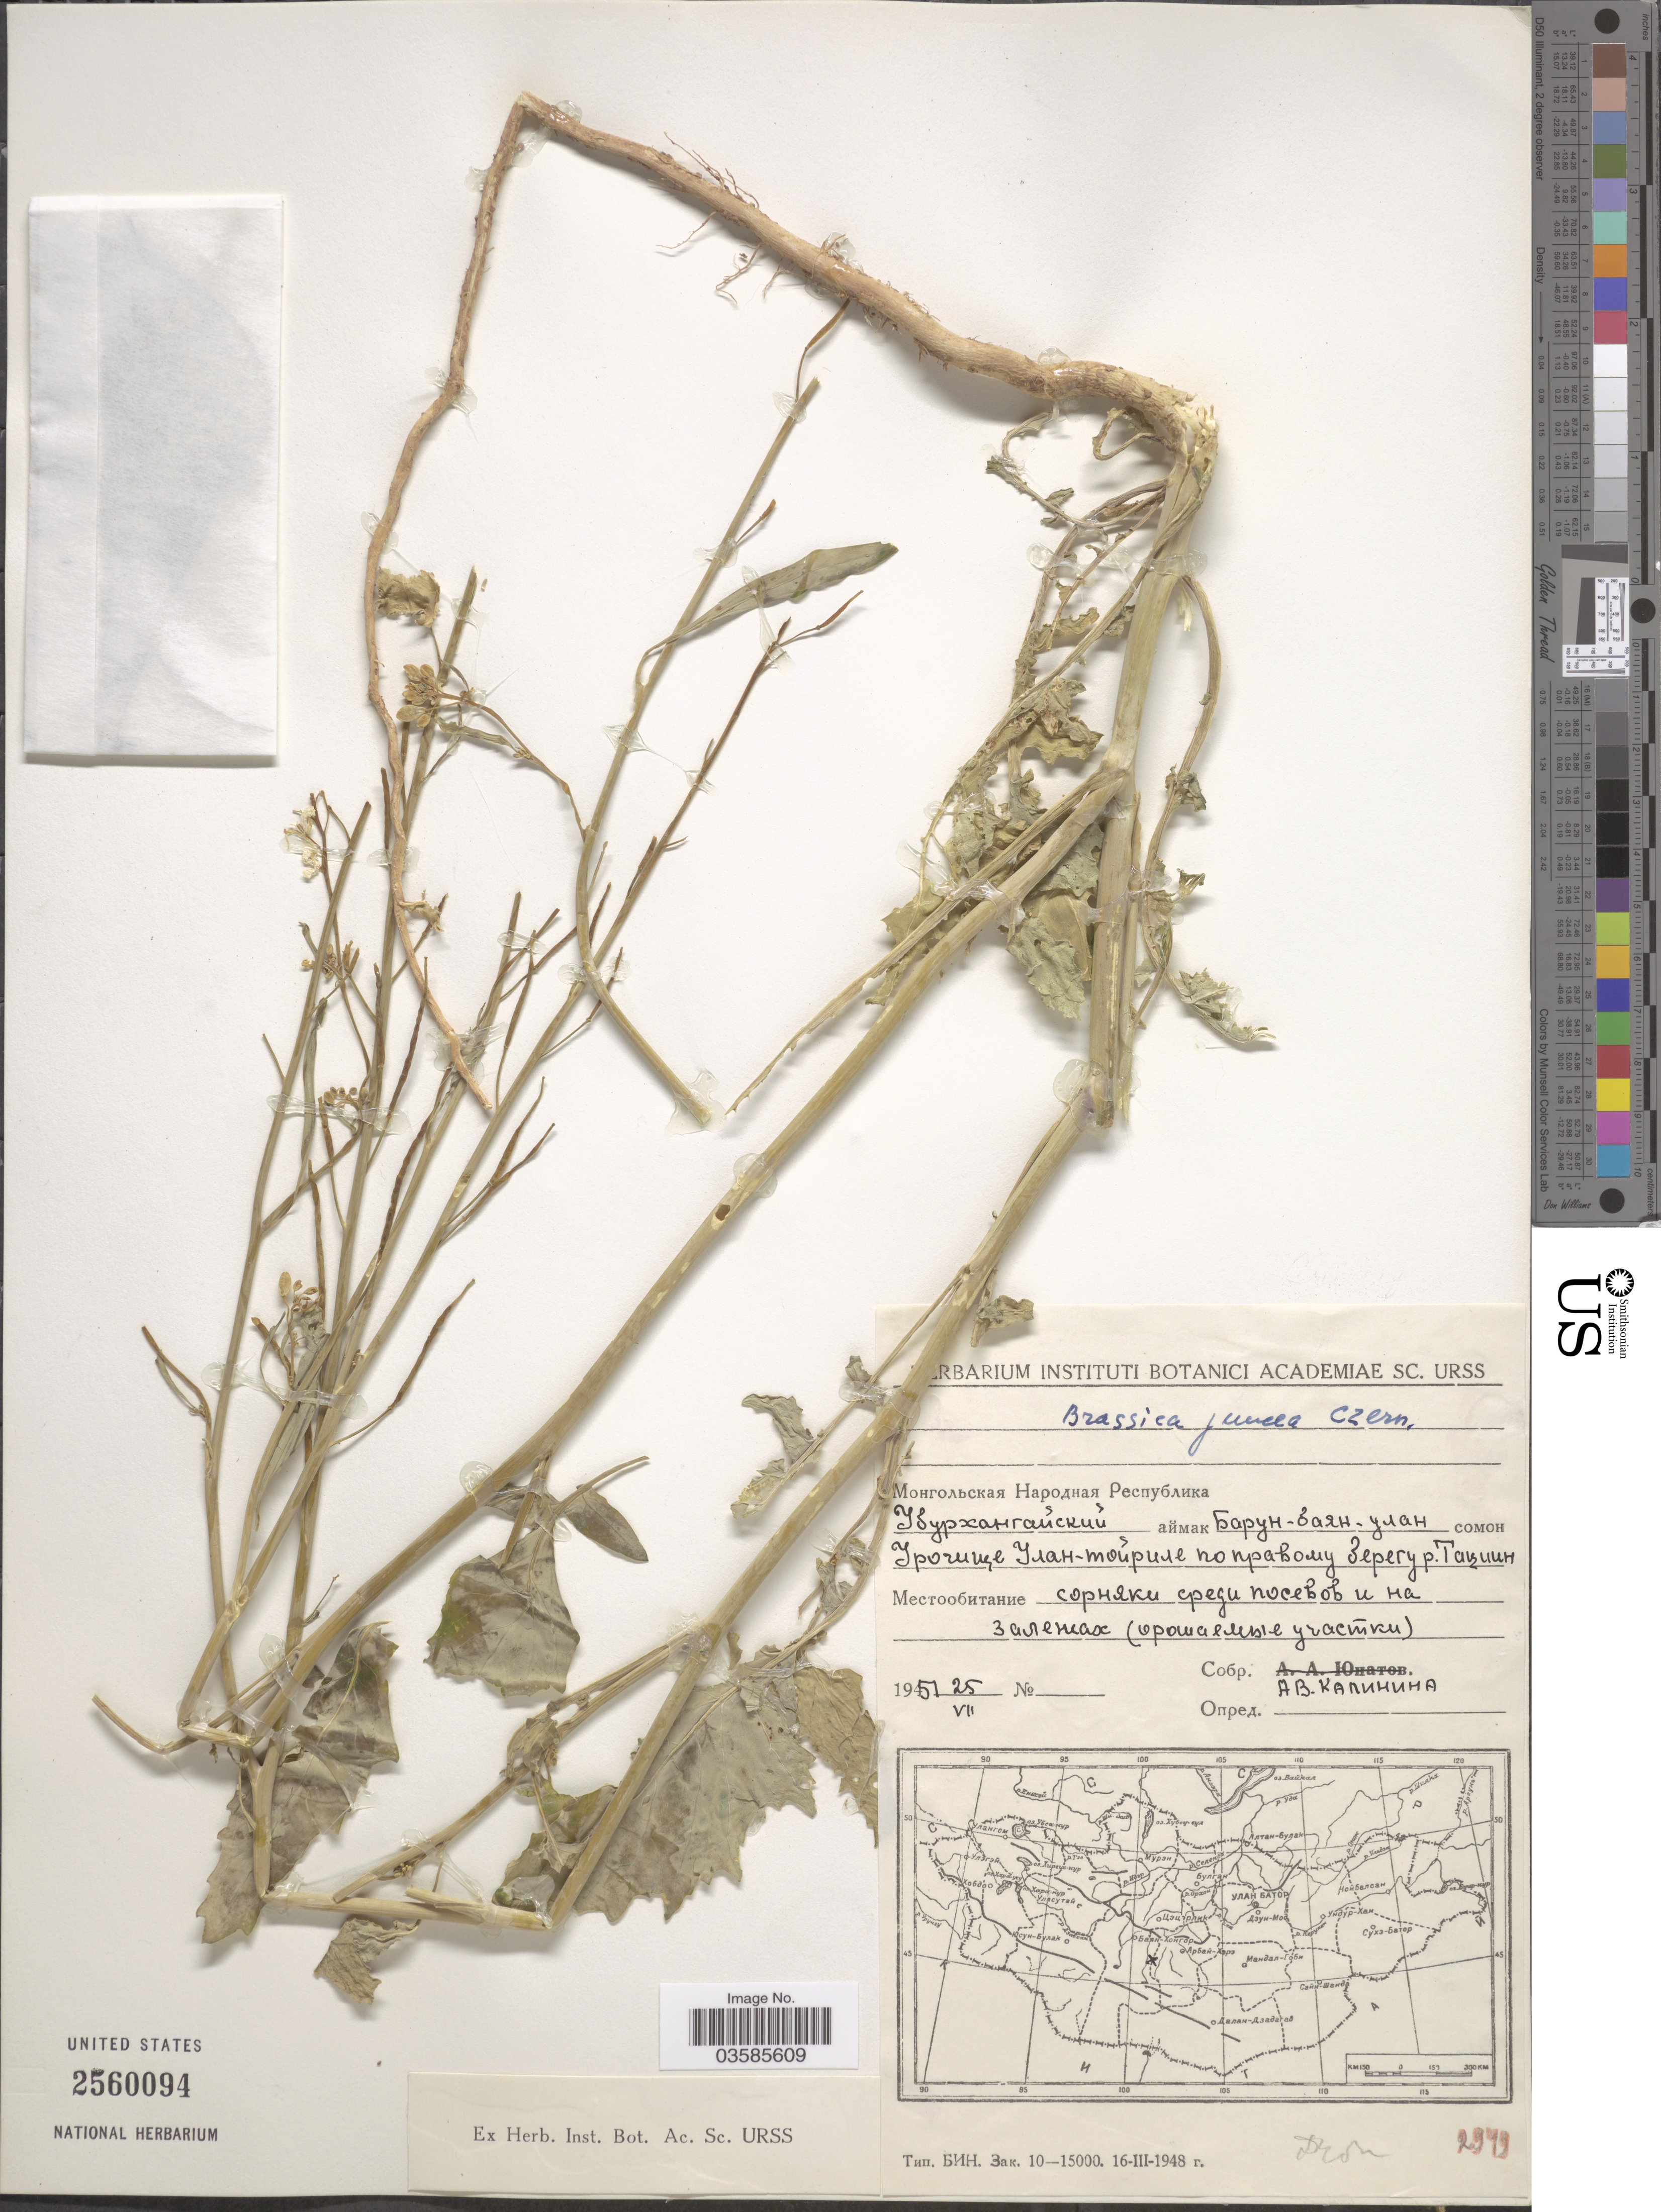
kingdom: Plantae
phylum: Tracheophyta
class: Magnoliopsida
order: Brassicales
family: Brassicaceae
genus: Brassica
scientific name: Brassica juncea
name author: (L.) Czern.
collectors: A. Kalinina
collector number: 2949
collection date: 1951-07-25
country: Mongolia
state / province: Ovorhangay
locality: Urochishche Ulan-Toirile on right shore of River Tatsiin.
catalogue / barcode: US 2560094